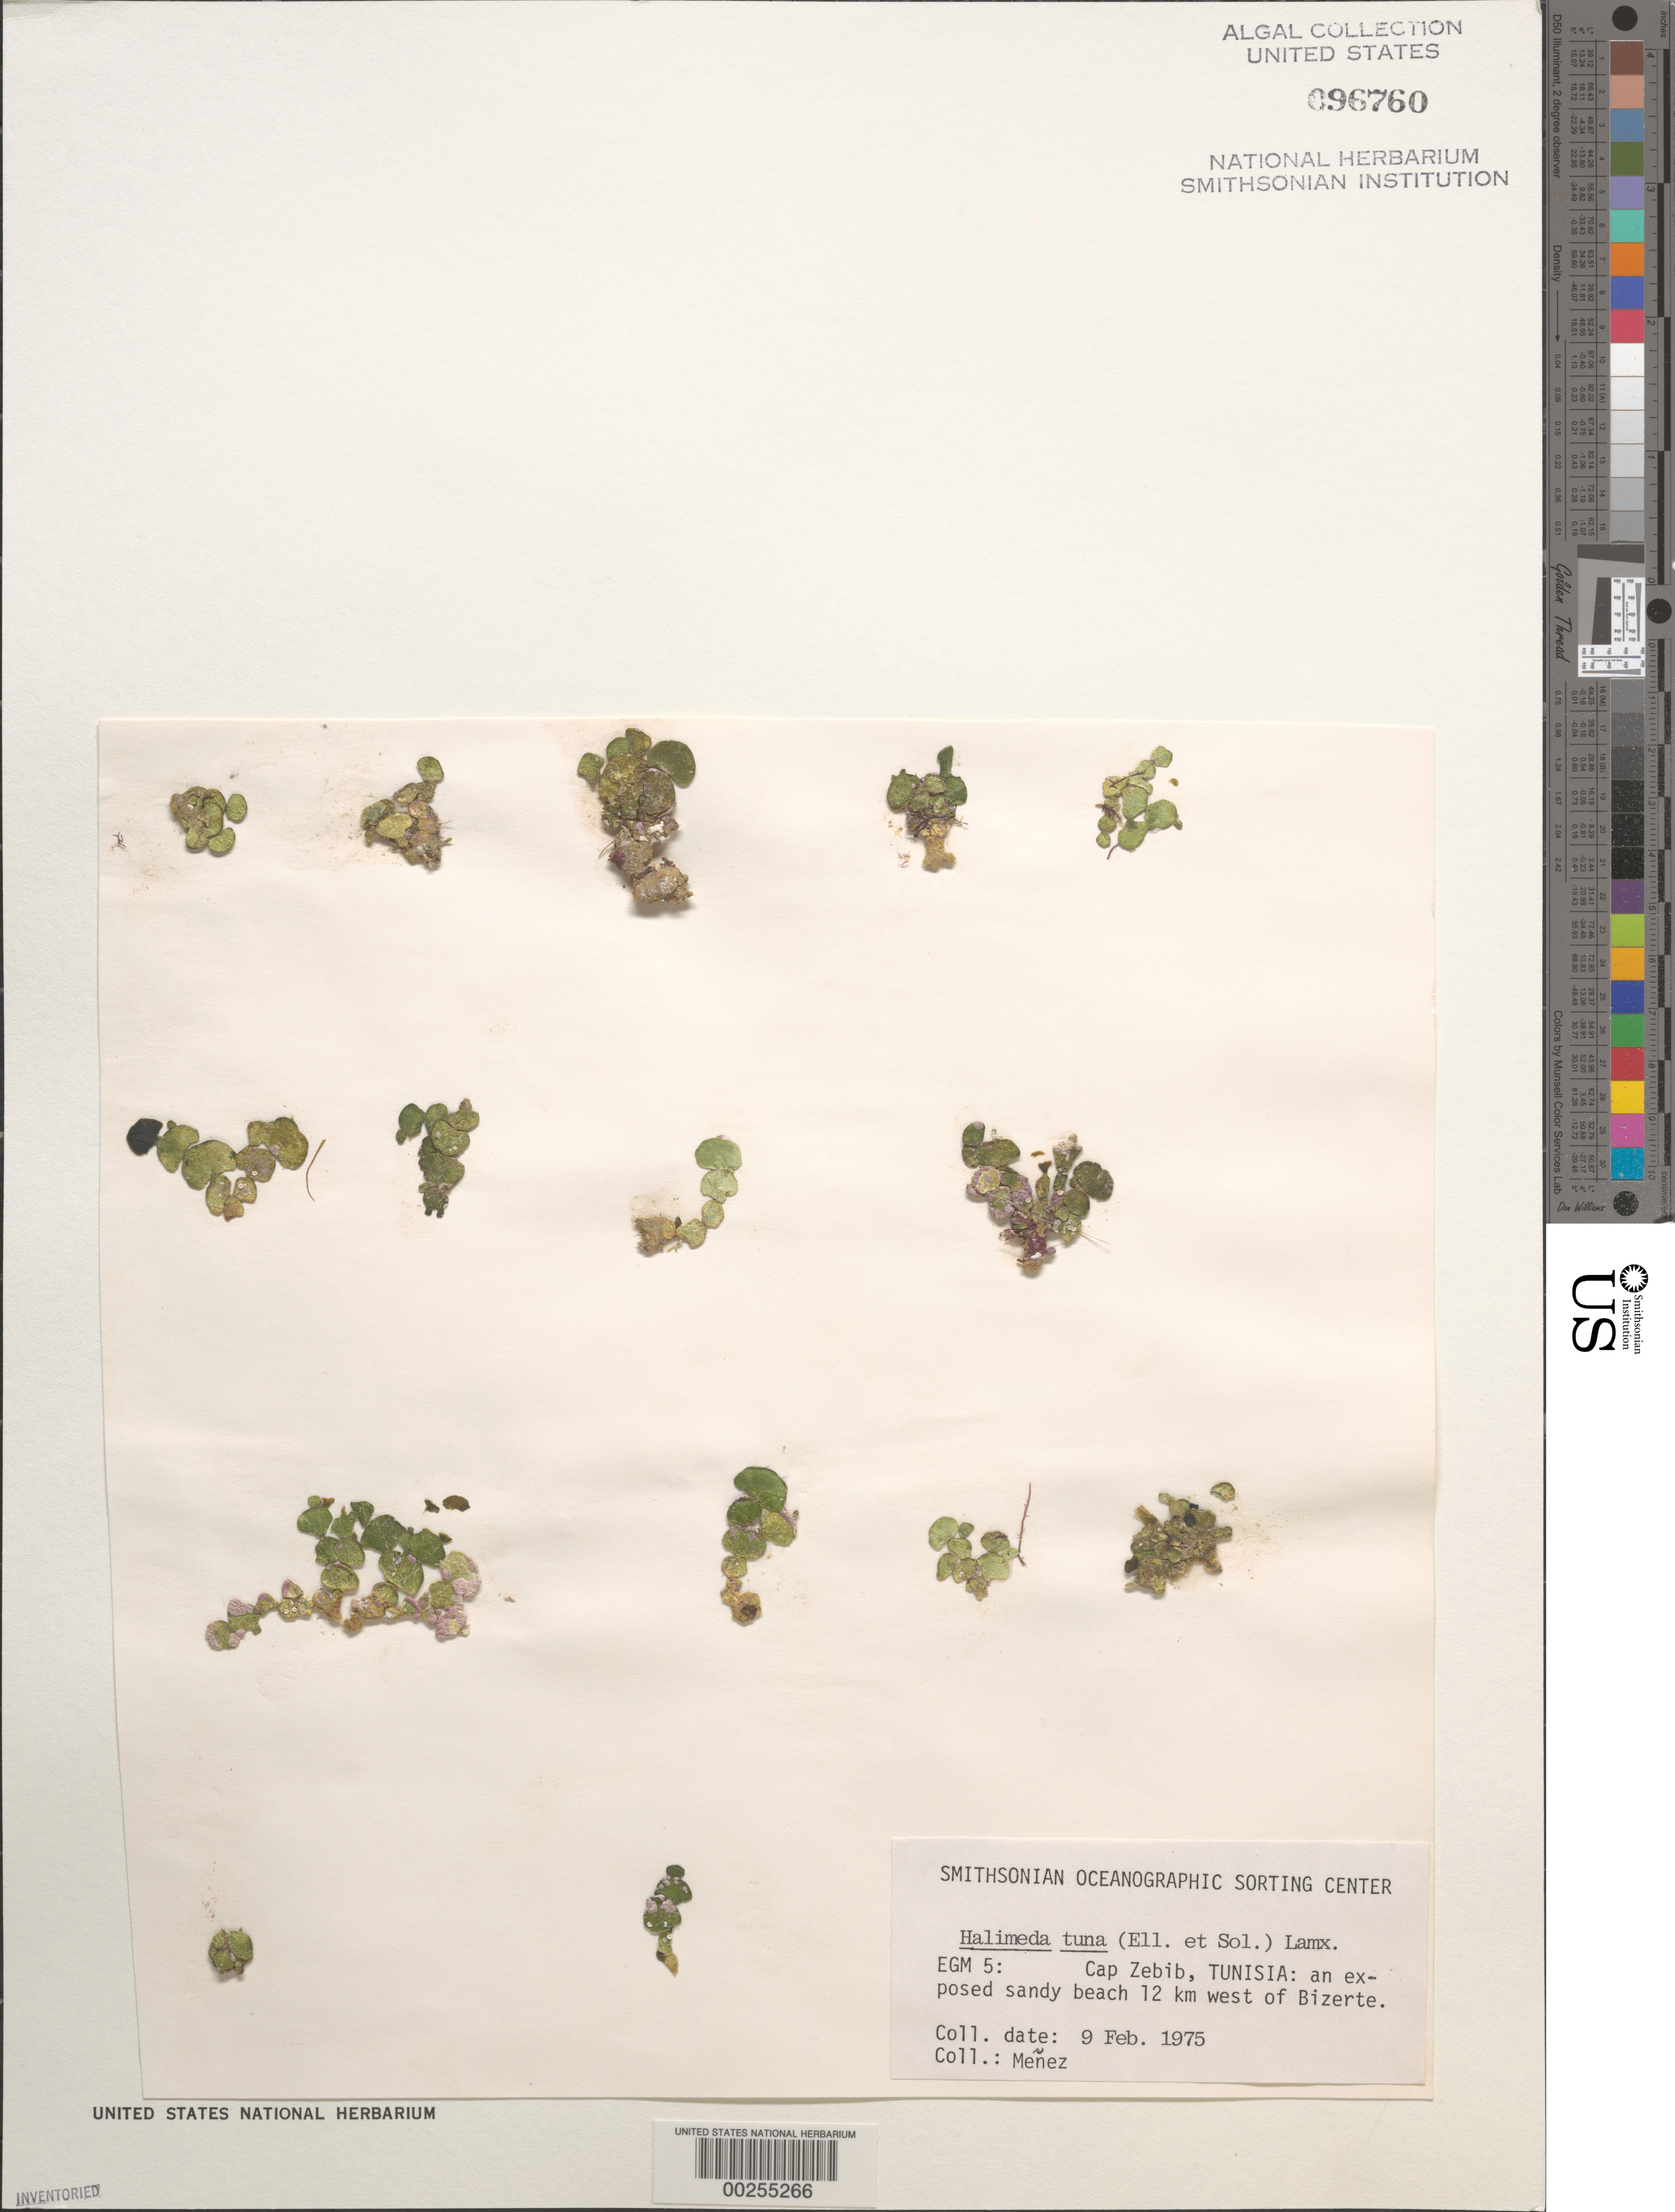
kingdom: Plantae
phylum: Chlorophyta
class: Ulvophyceae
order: Bryopsidales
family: Halimedaceae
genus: Halimeda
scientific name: Halimeda tuna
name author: (J. Ellis & Sol.) J.V.Lamouroux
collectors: Meñez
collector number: EGM 5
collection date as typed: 09 Feb 1975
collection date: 1975-02-09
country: Tunisia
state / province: Bizerte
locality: Cap Zebib 12 km west of Bizerte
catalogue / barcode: US 96760